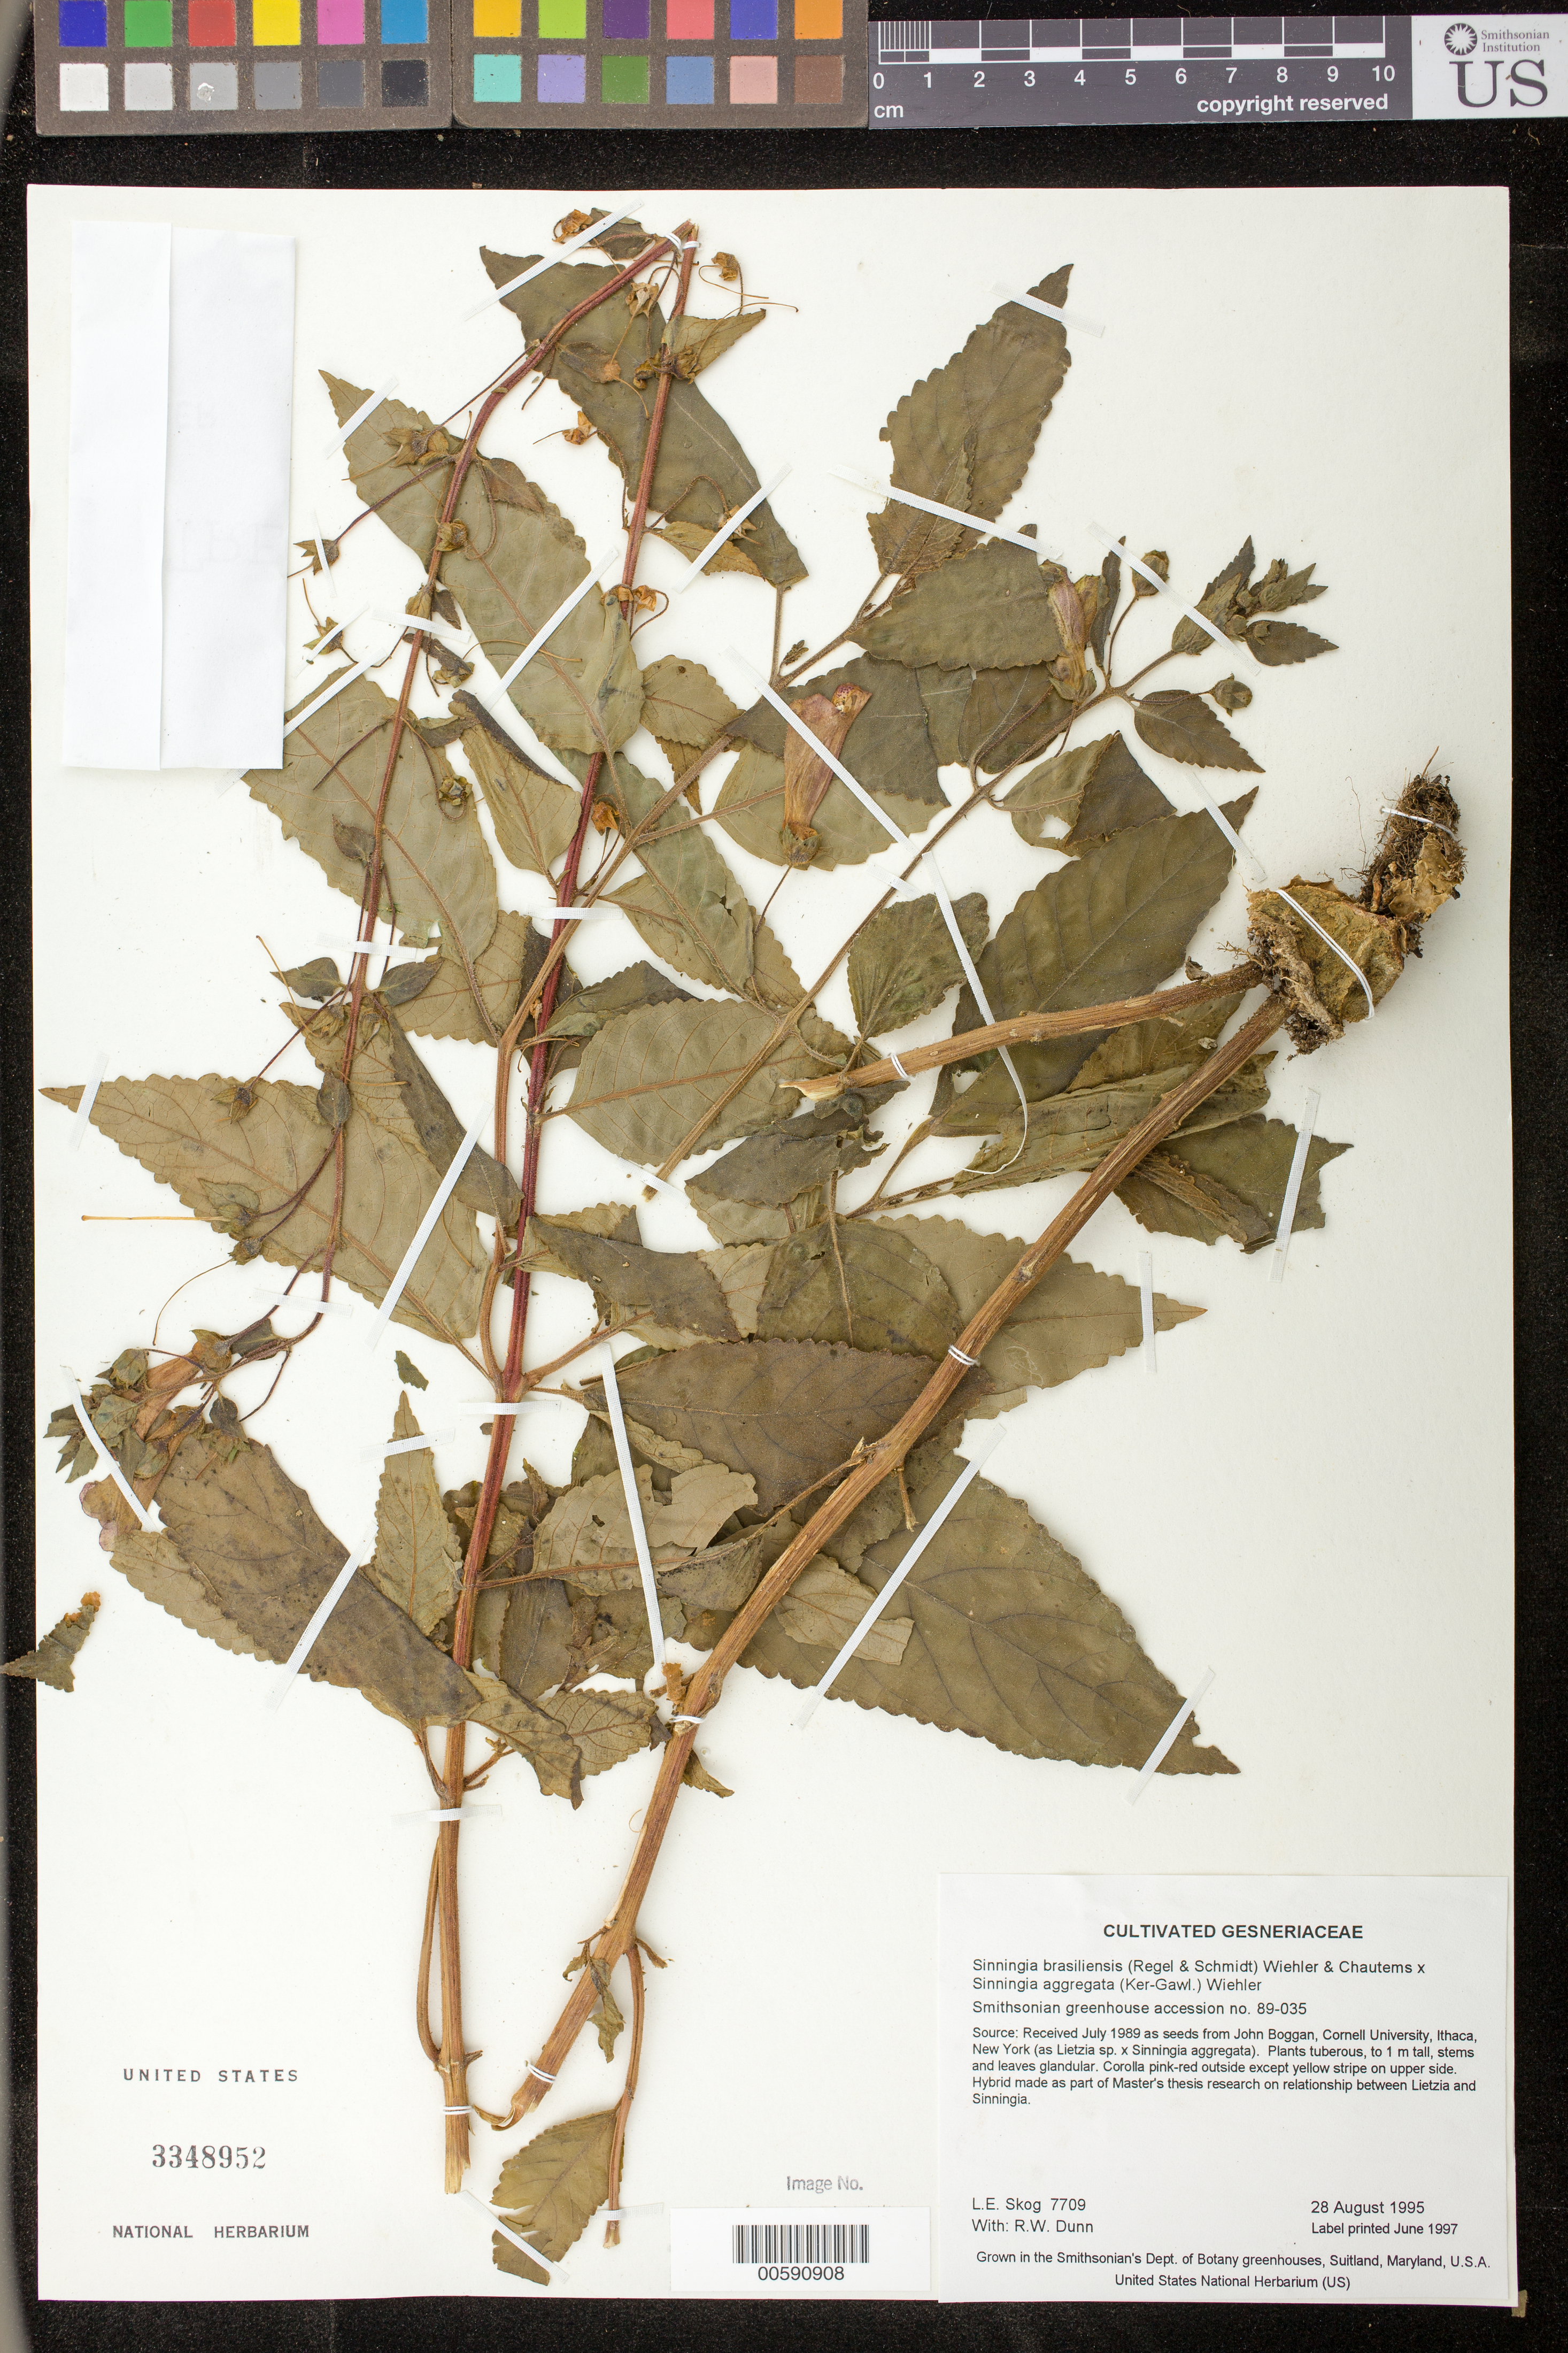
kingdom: Plantae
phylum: Tracheophyta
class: Magnoliopsida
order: Lamiales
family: Gesneriaceae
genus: Sinningia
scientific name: Sinningia hybrid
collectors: L. E. Skog & R. Dunn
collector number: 7709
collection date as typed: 28 Aug 1995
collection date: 1995-08-28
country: United States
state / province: Maryland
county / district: Prince George's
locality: Grown in the Smithsonian's Dept. of Botany greenhouses, Suitland, Maryland, U.S.A.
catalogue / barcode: US 3348952